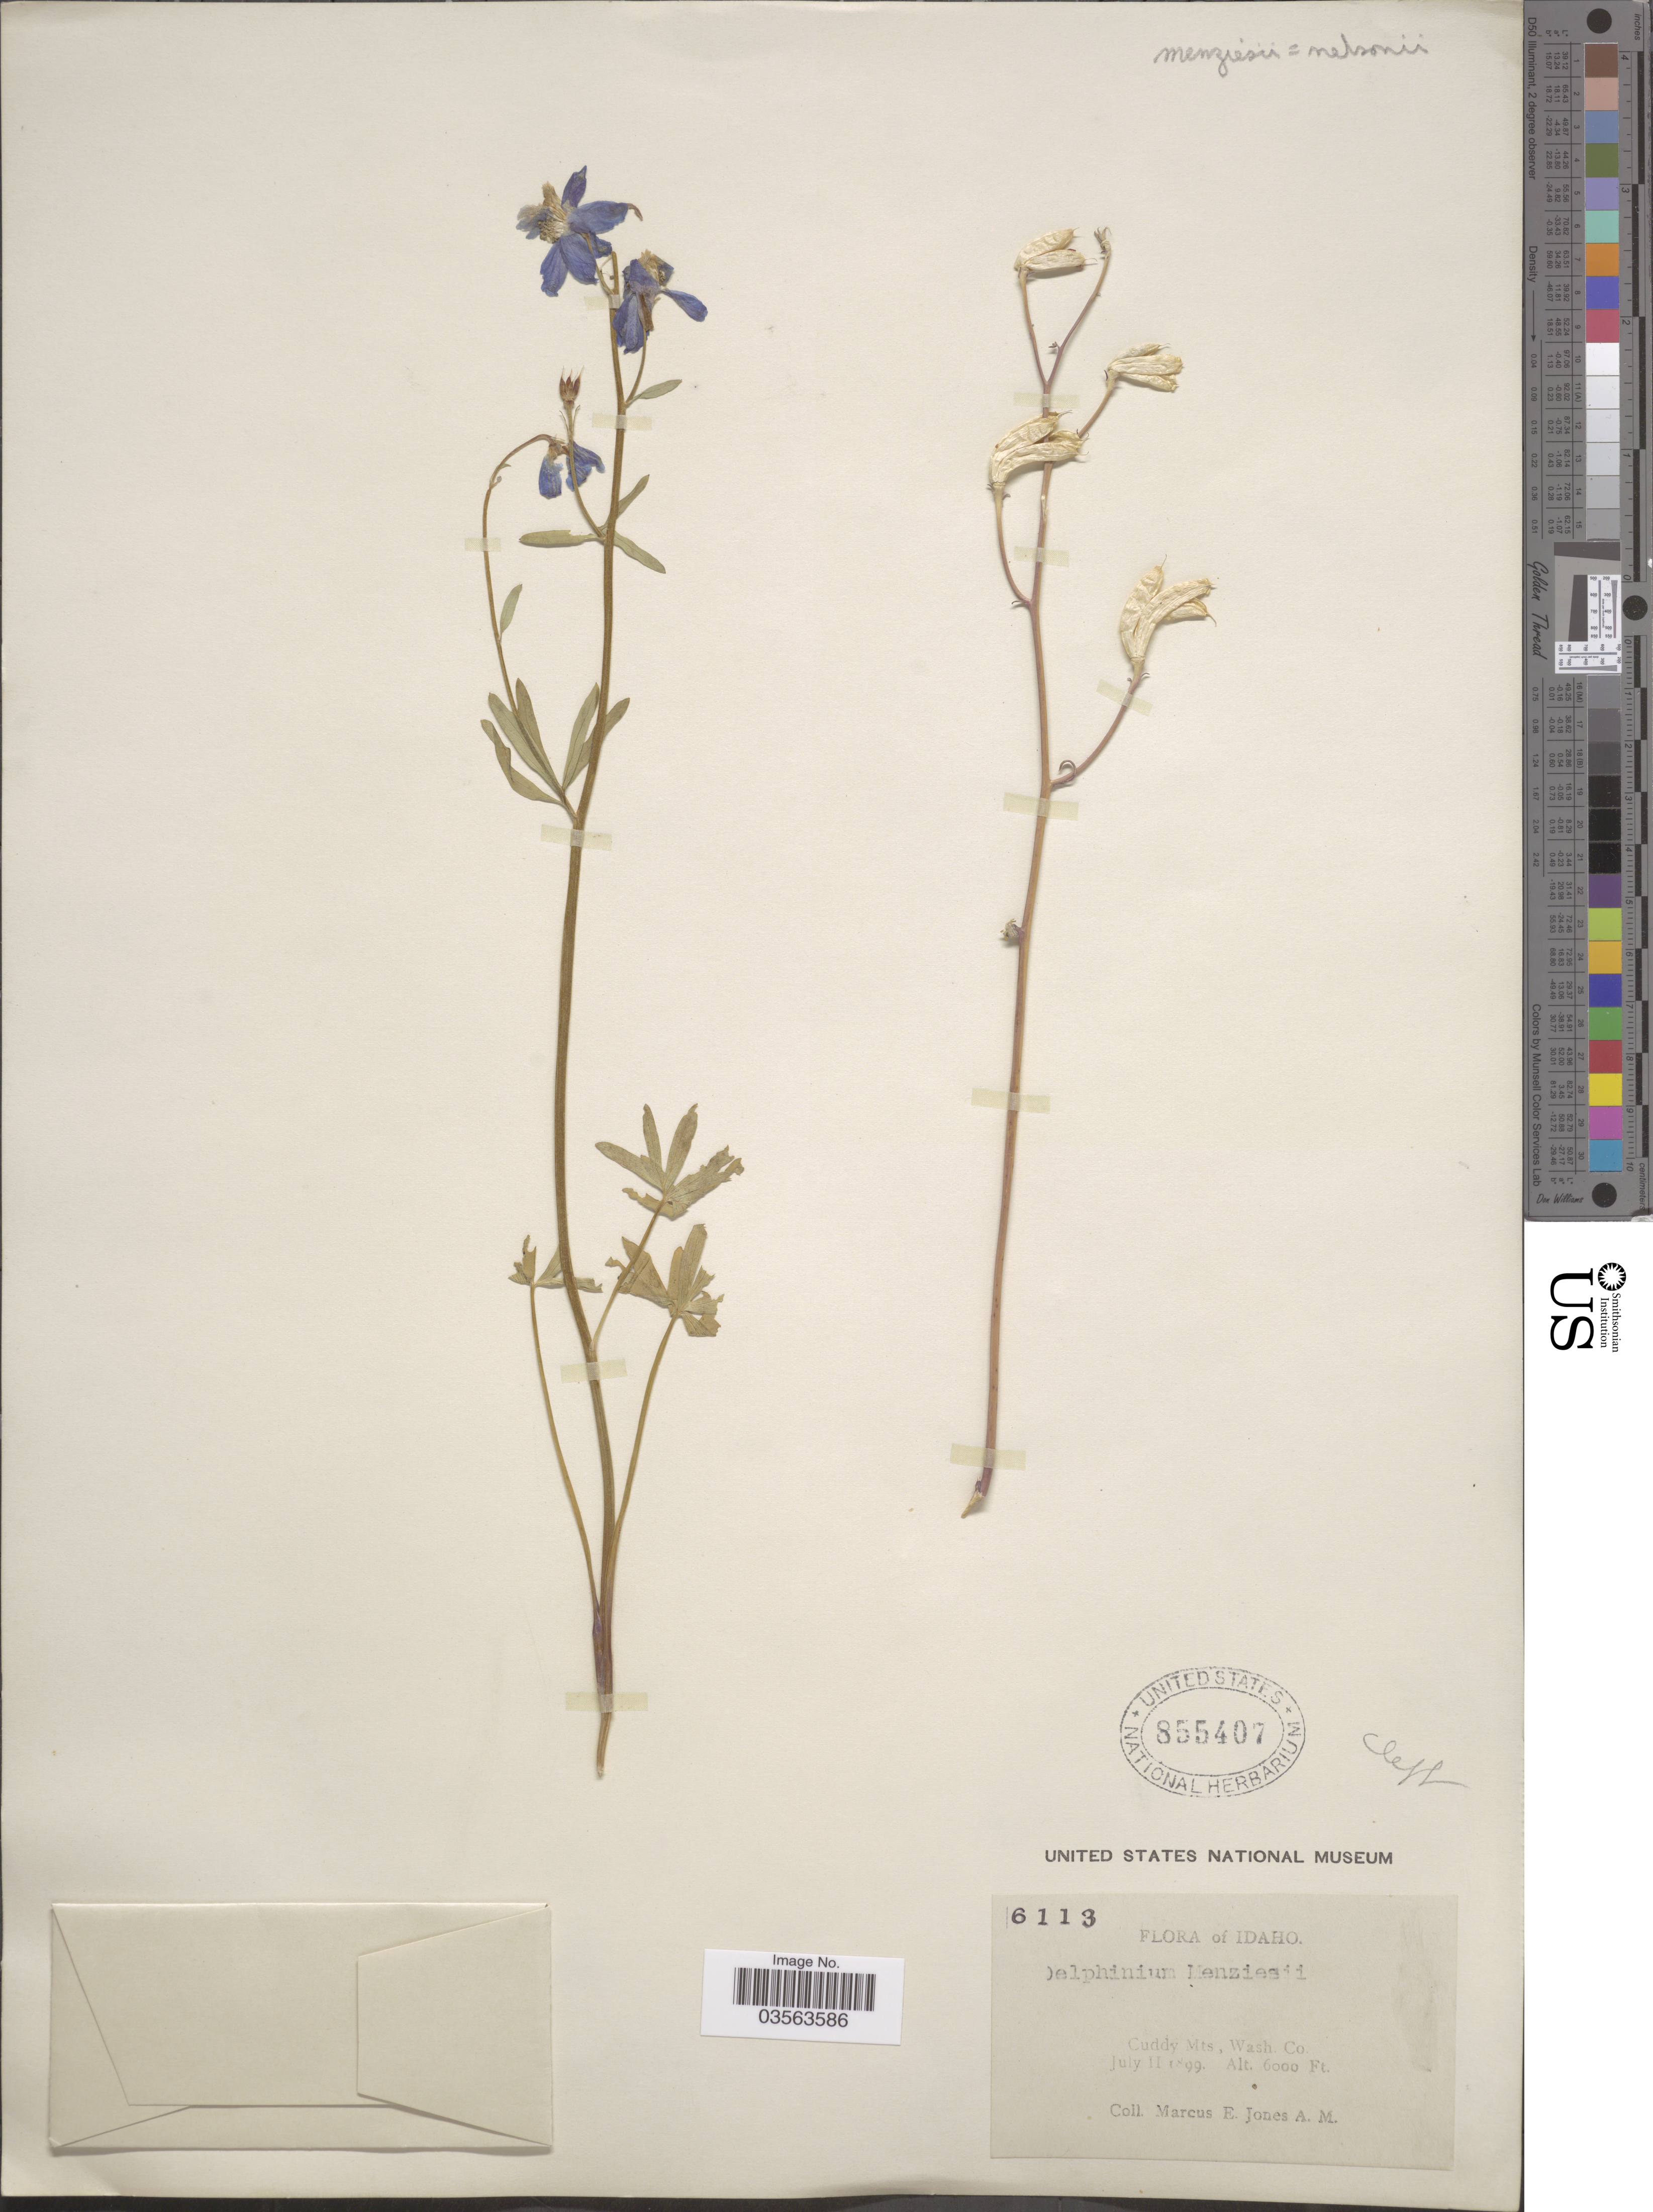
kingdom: Plantae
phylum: Tracheophyta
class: Magnoliopsida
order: Ranunculales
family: Ranunculaceae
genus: Delphinium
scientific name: Delphinium nelsonii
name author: Greene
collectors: M. E. Jones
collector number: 6113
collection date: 1899-07-11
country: United States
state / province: Idaho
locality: Cuddy Mts, Wash. Co.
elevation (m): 1829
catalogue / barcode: US 855407